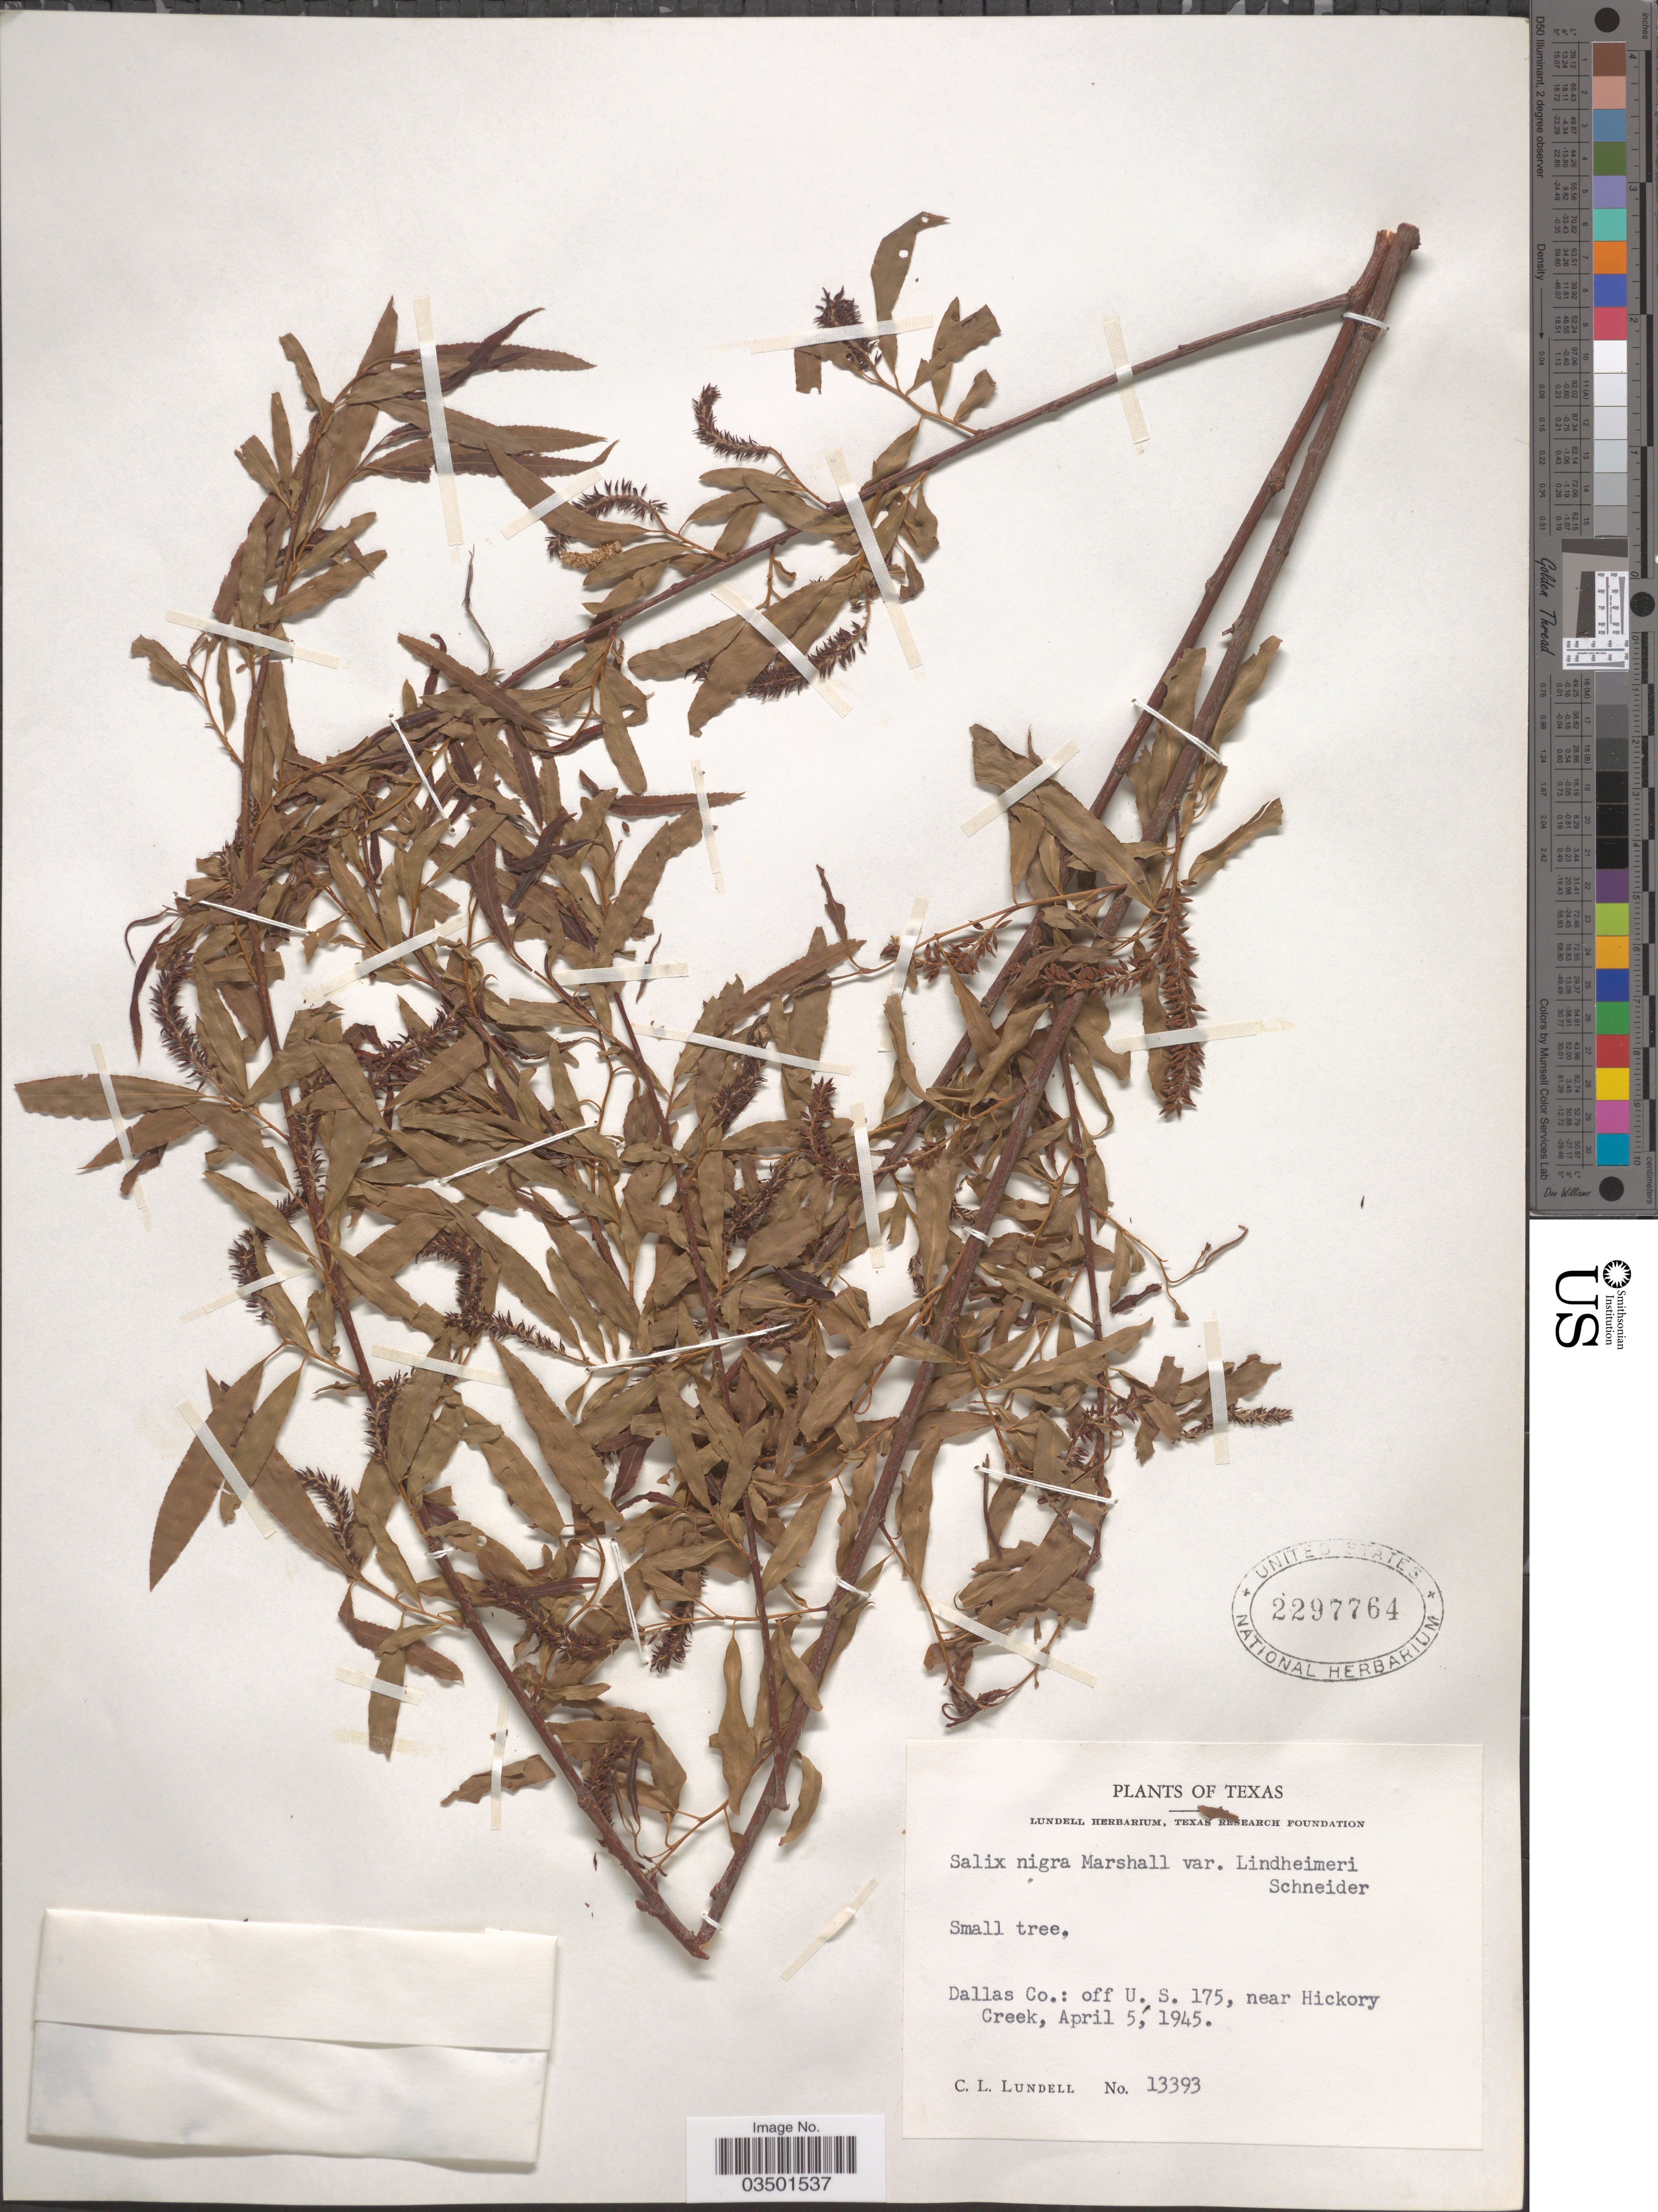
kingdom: Plantae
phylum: Tracheophyta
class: Magnoliopsida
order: Malpighiales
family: Salicaceae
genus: Salix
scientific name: Salix nigra var. lindheimeri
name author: C.K. Schneid.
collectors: C. L. Lundell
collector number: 13393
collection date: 1945-04-05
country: United States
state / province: Texas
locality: Dallas Co.: off U.S. 175, near Hickory Creek.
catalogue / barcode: US 2297764